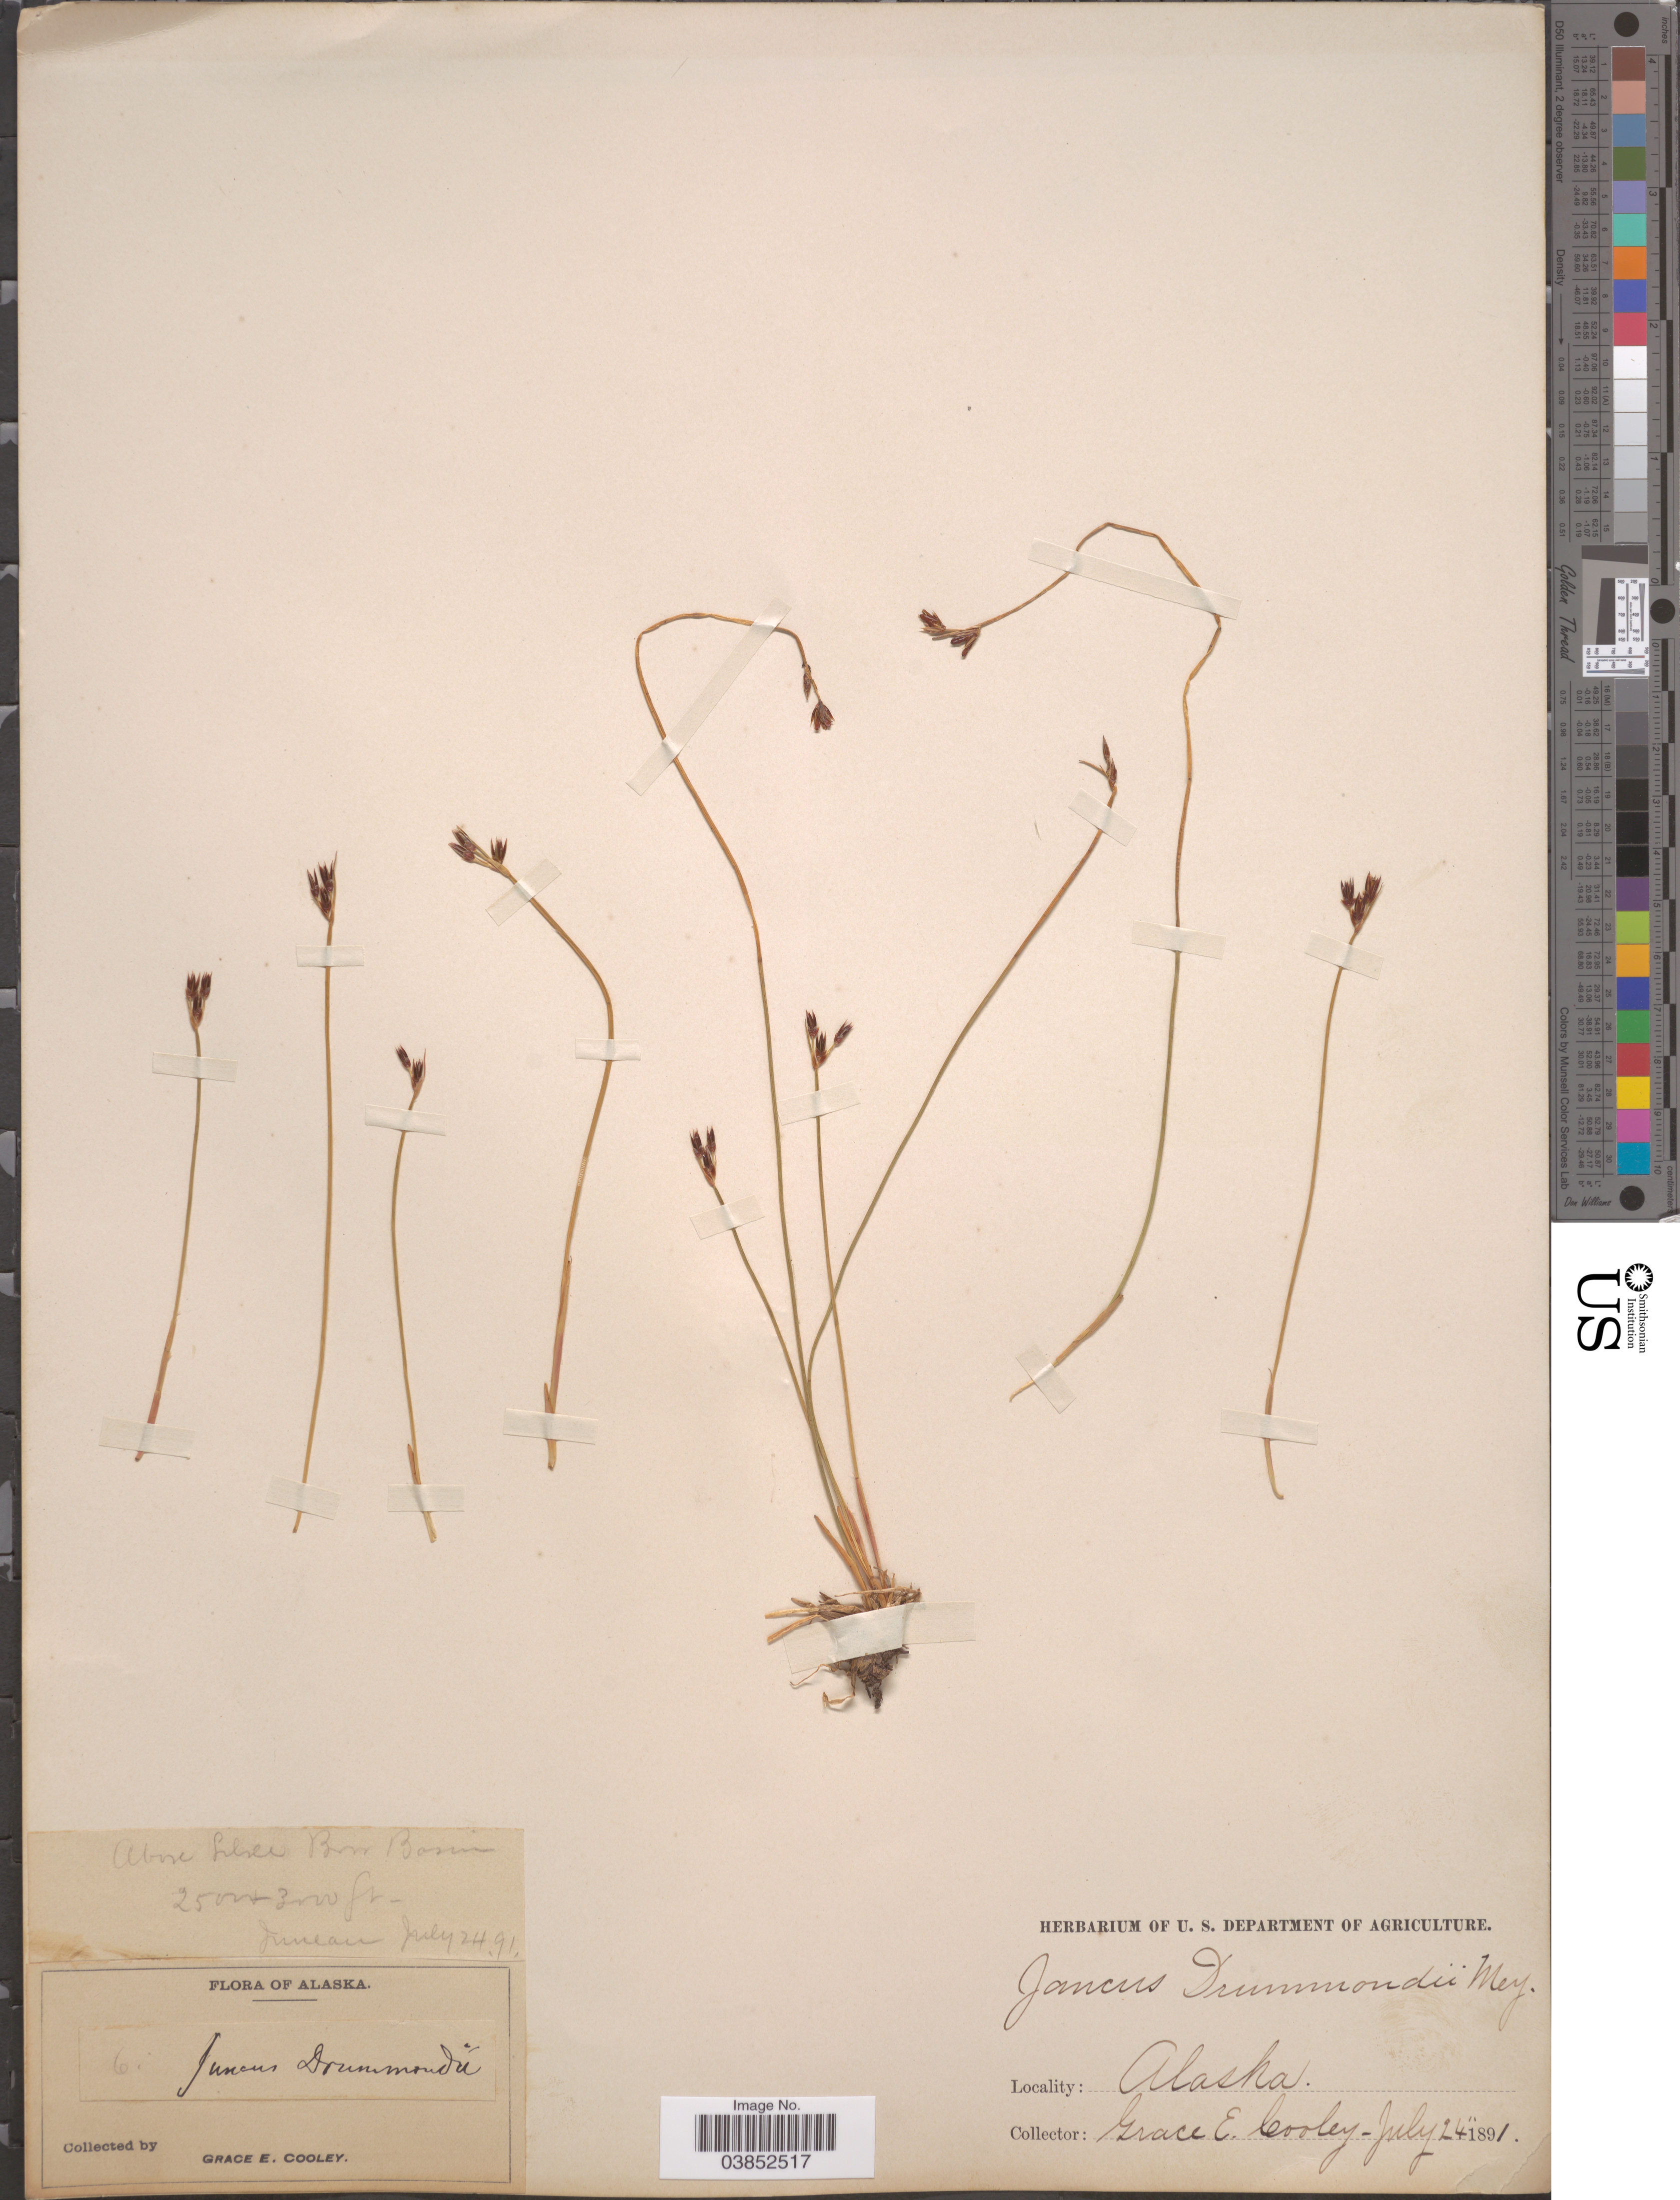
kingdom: Plantae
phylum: Tracheophyta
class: Liliopsida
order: Poales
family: Juncaceae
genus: Juncus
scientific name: Juncus drummondii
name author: E. Mey.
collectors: G. E. Cooley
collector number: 6?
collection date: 1891-07-24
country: United States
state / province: Alaska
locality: Above Silver River Basin.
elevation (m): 762